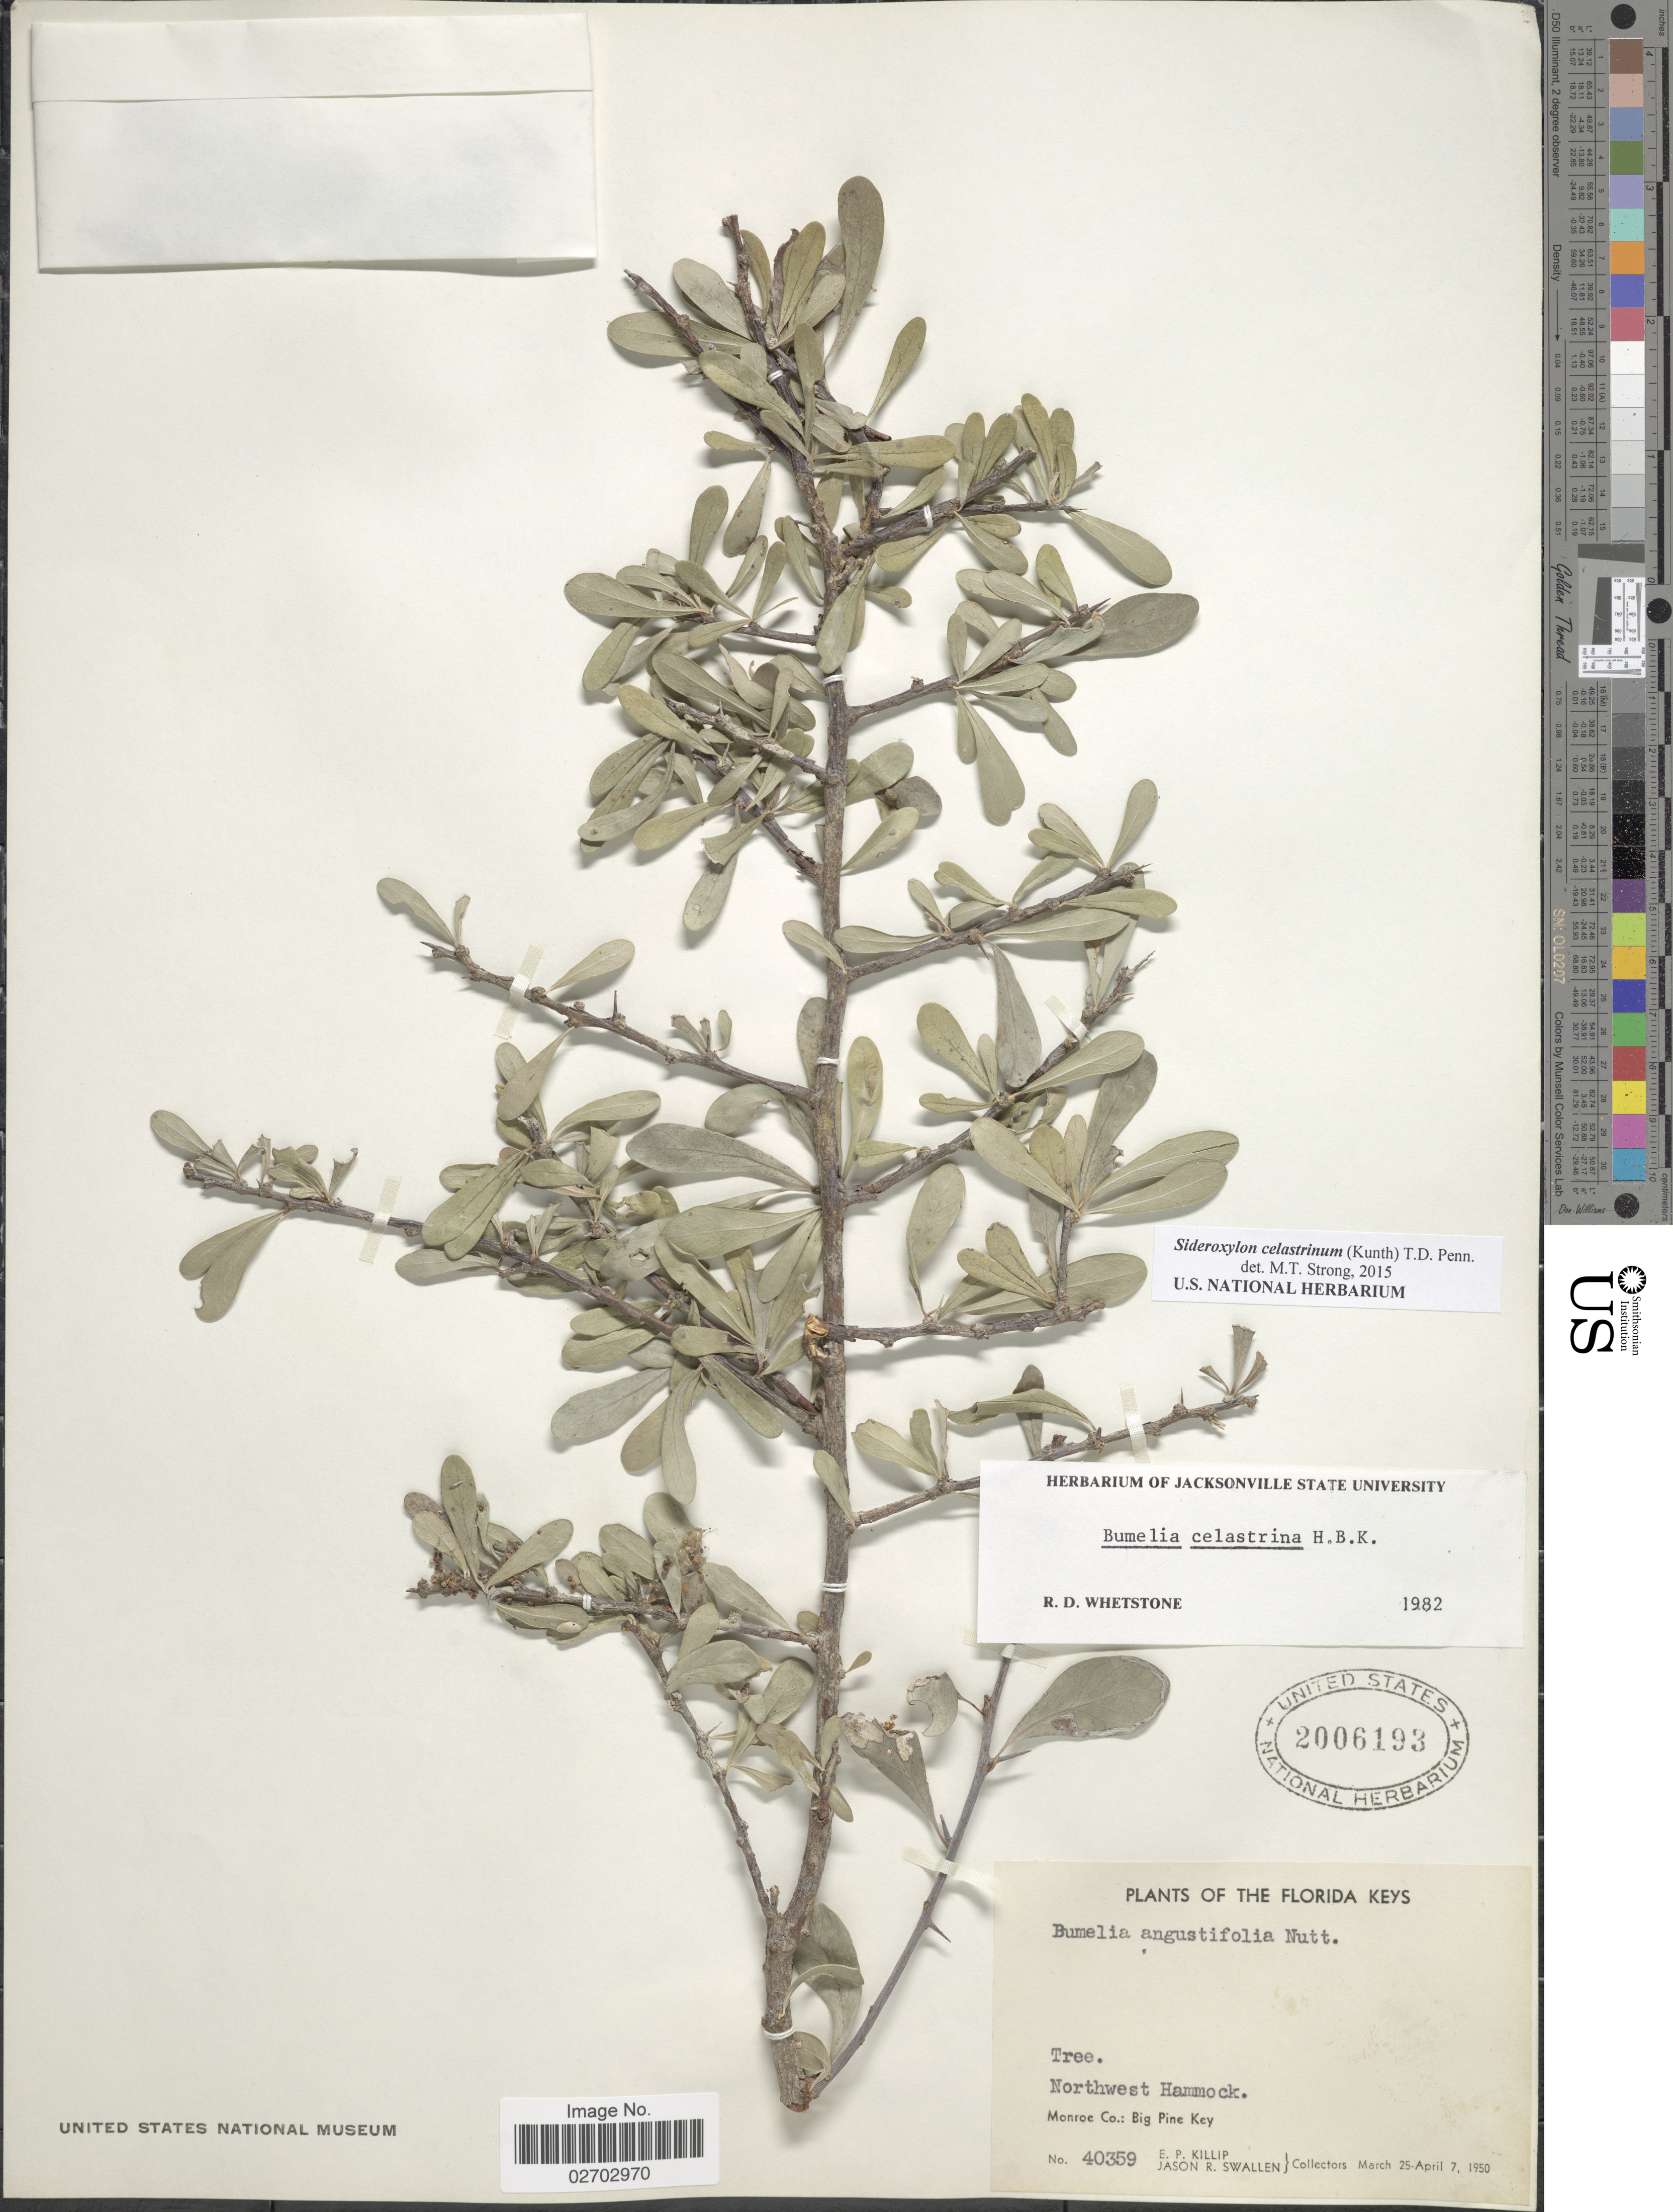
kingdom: Plantae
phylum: Tracheophyta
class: Magnoliopsida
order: Ericales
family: Sapotaceae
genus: Sideroxylon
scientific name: Sideroxylon celastrinum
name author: (Kunth) T.D. Penn.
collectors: E. P. Killip & J. R. Swallen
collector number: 40359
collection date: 1950-03-25/1950-04-07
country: United States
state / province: Florida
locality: Florida Keys, Northwest Hammock, Monroe Co.: Big Pine Key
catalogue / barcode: US 2006193